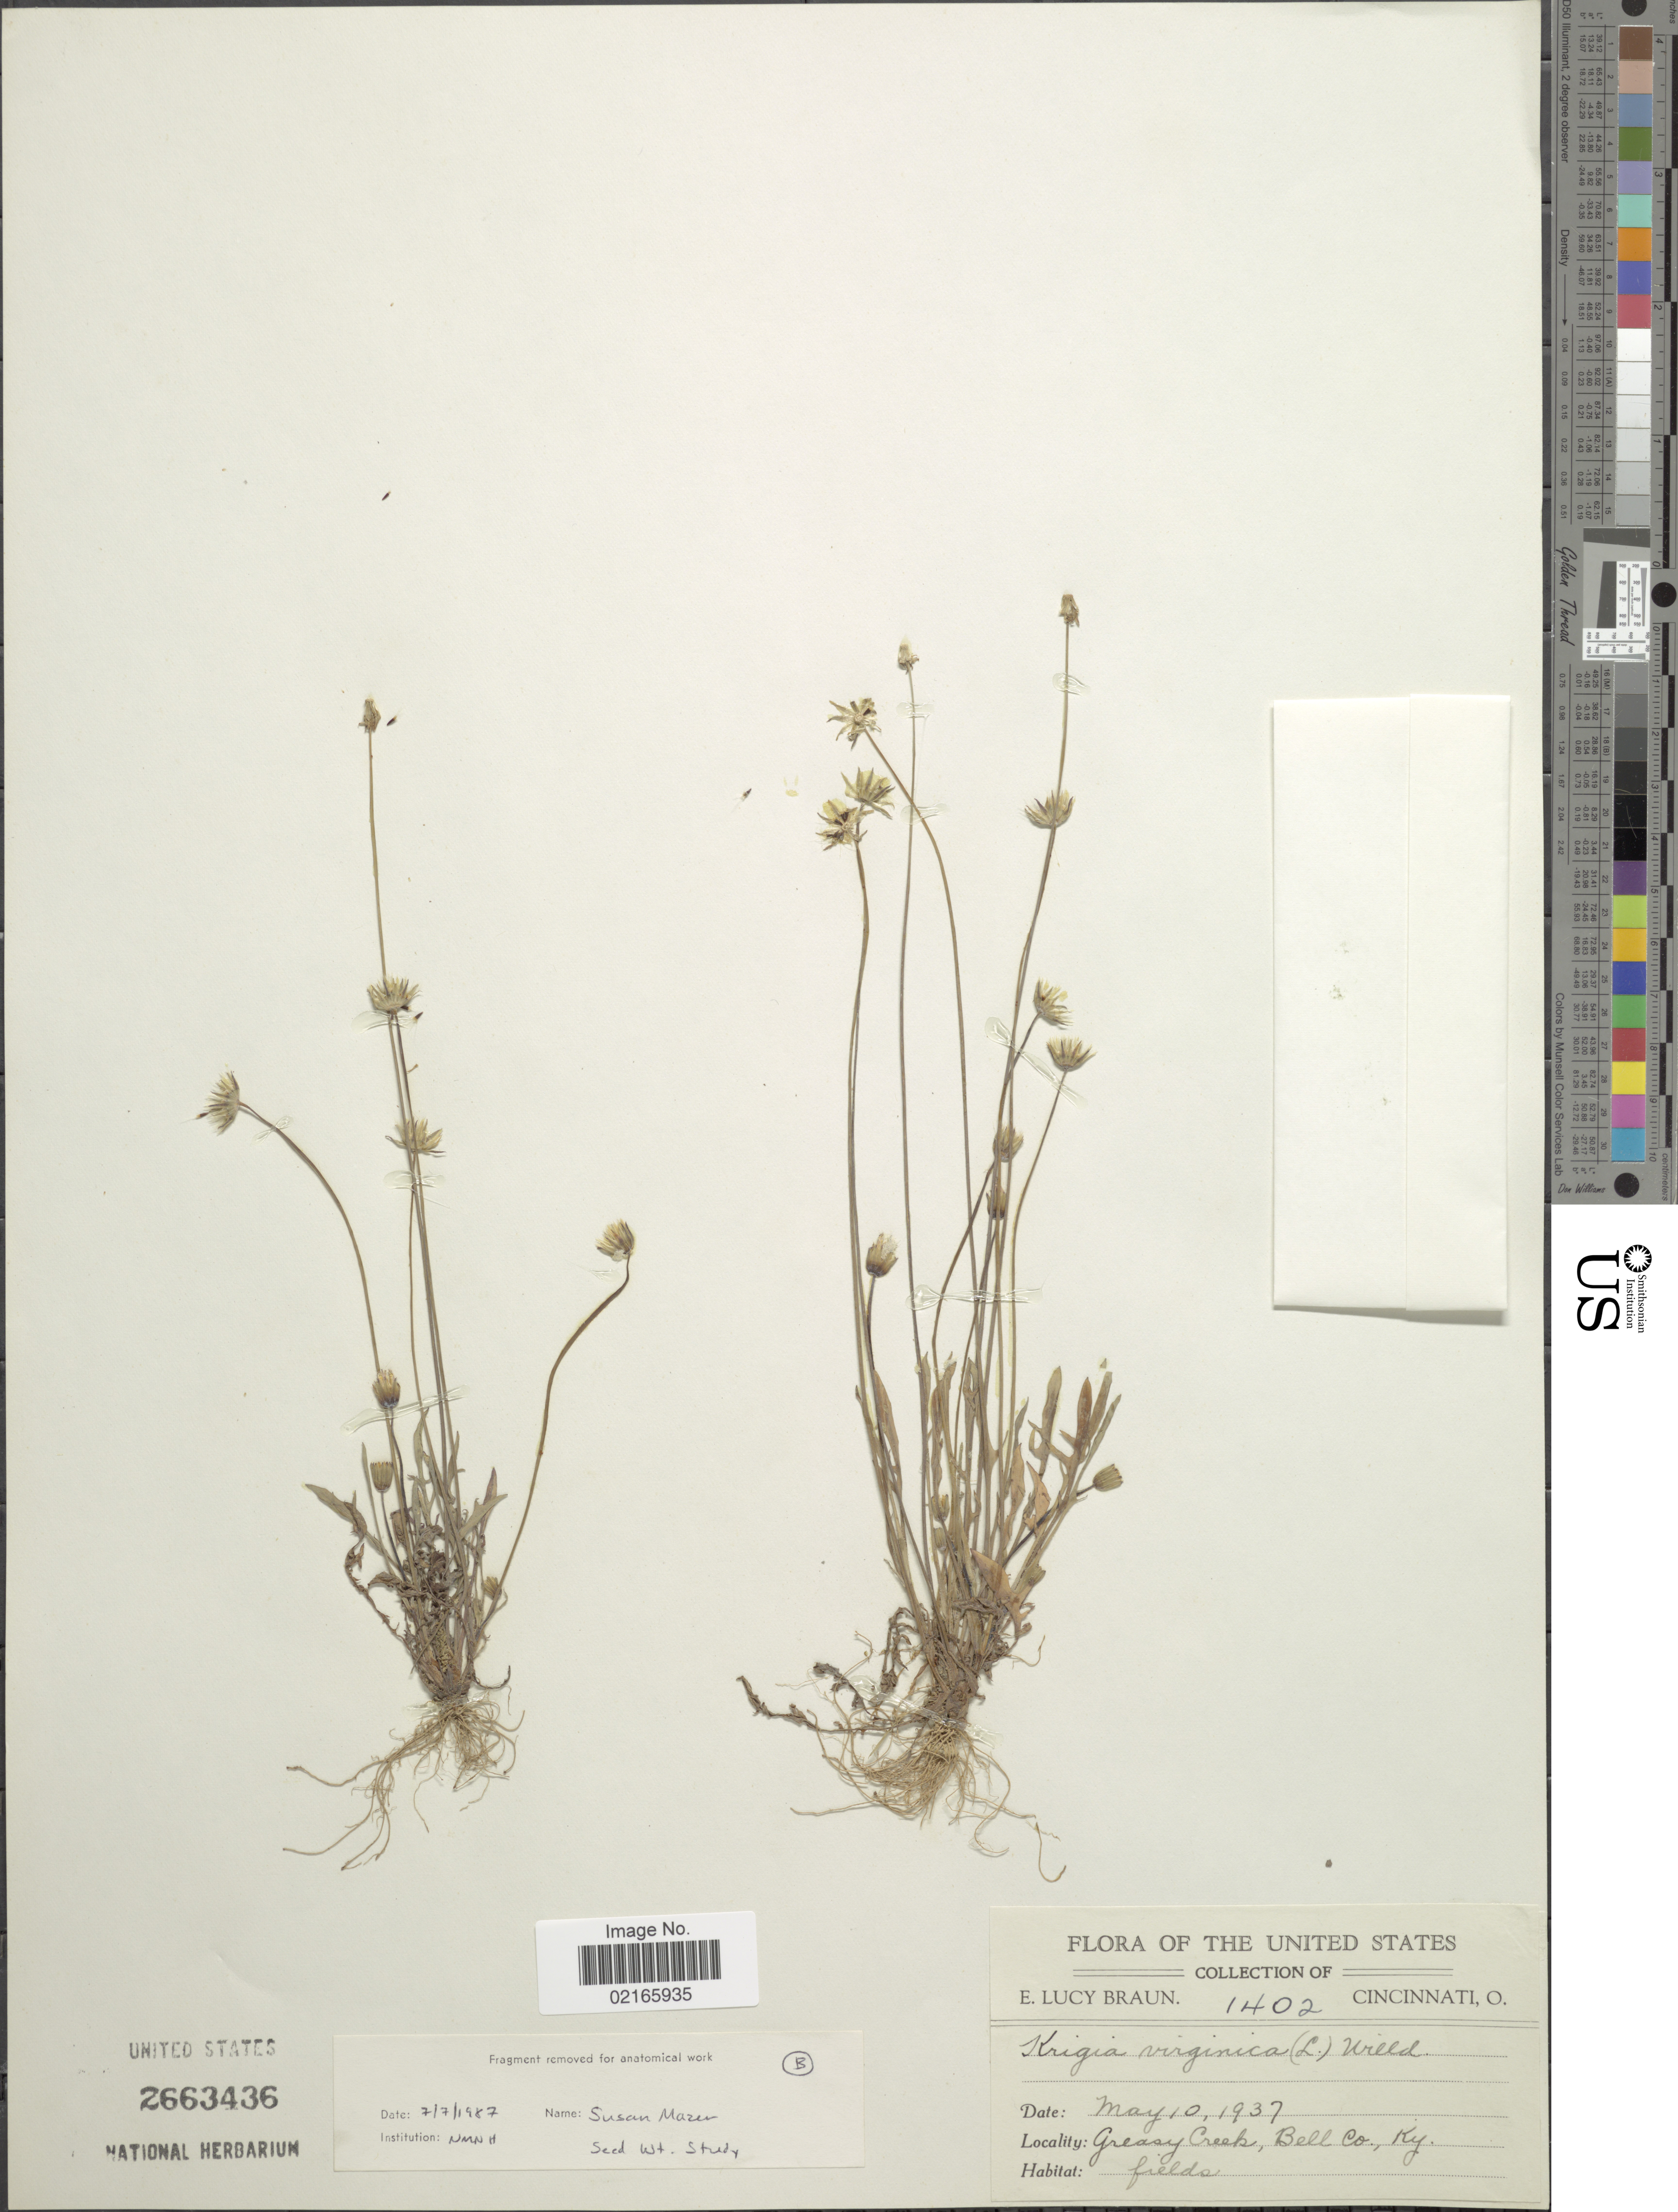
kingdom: Plantae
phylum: Tracheophyta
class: Magnoliopsida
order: Asterales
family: Asteraceae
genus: Krigia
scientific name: Krigia virginica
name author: (L.) Willd.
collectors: E. L. Braun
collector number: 1402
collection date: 1937-05-10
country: United States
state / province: Kentucky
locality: Greasy Creek, Bell Co., fields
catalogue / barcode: US 2663436